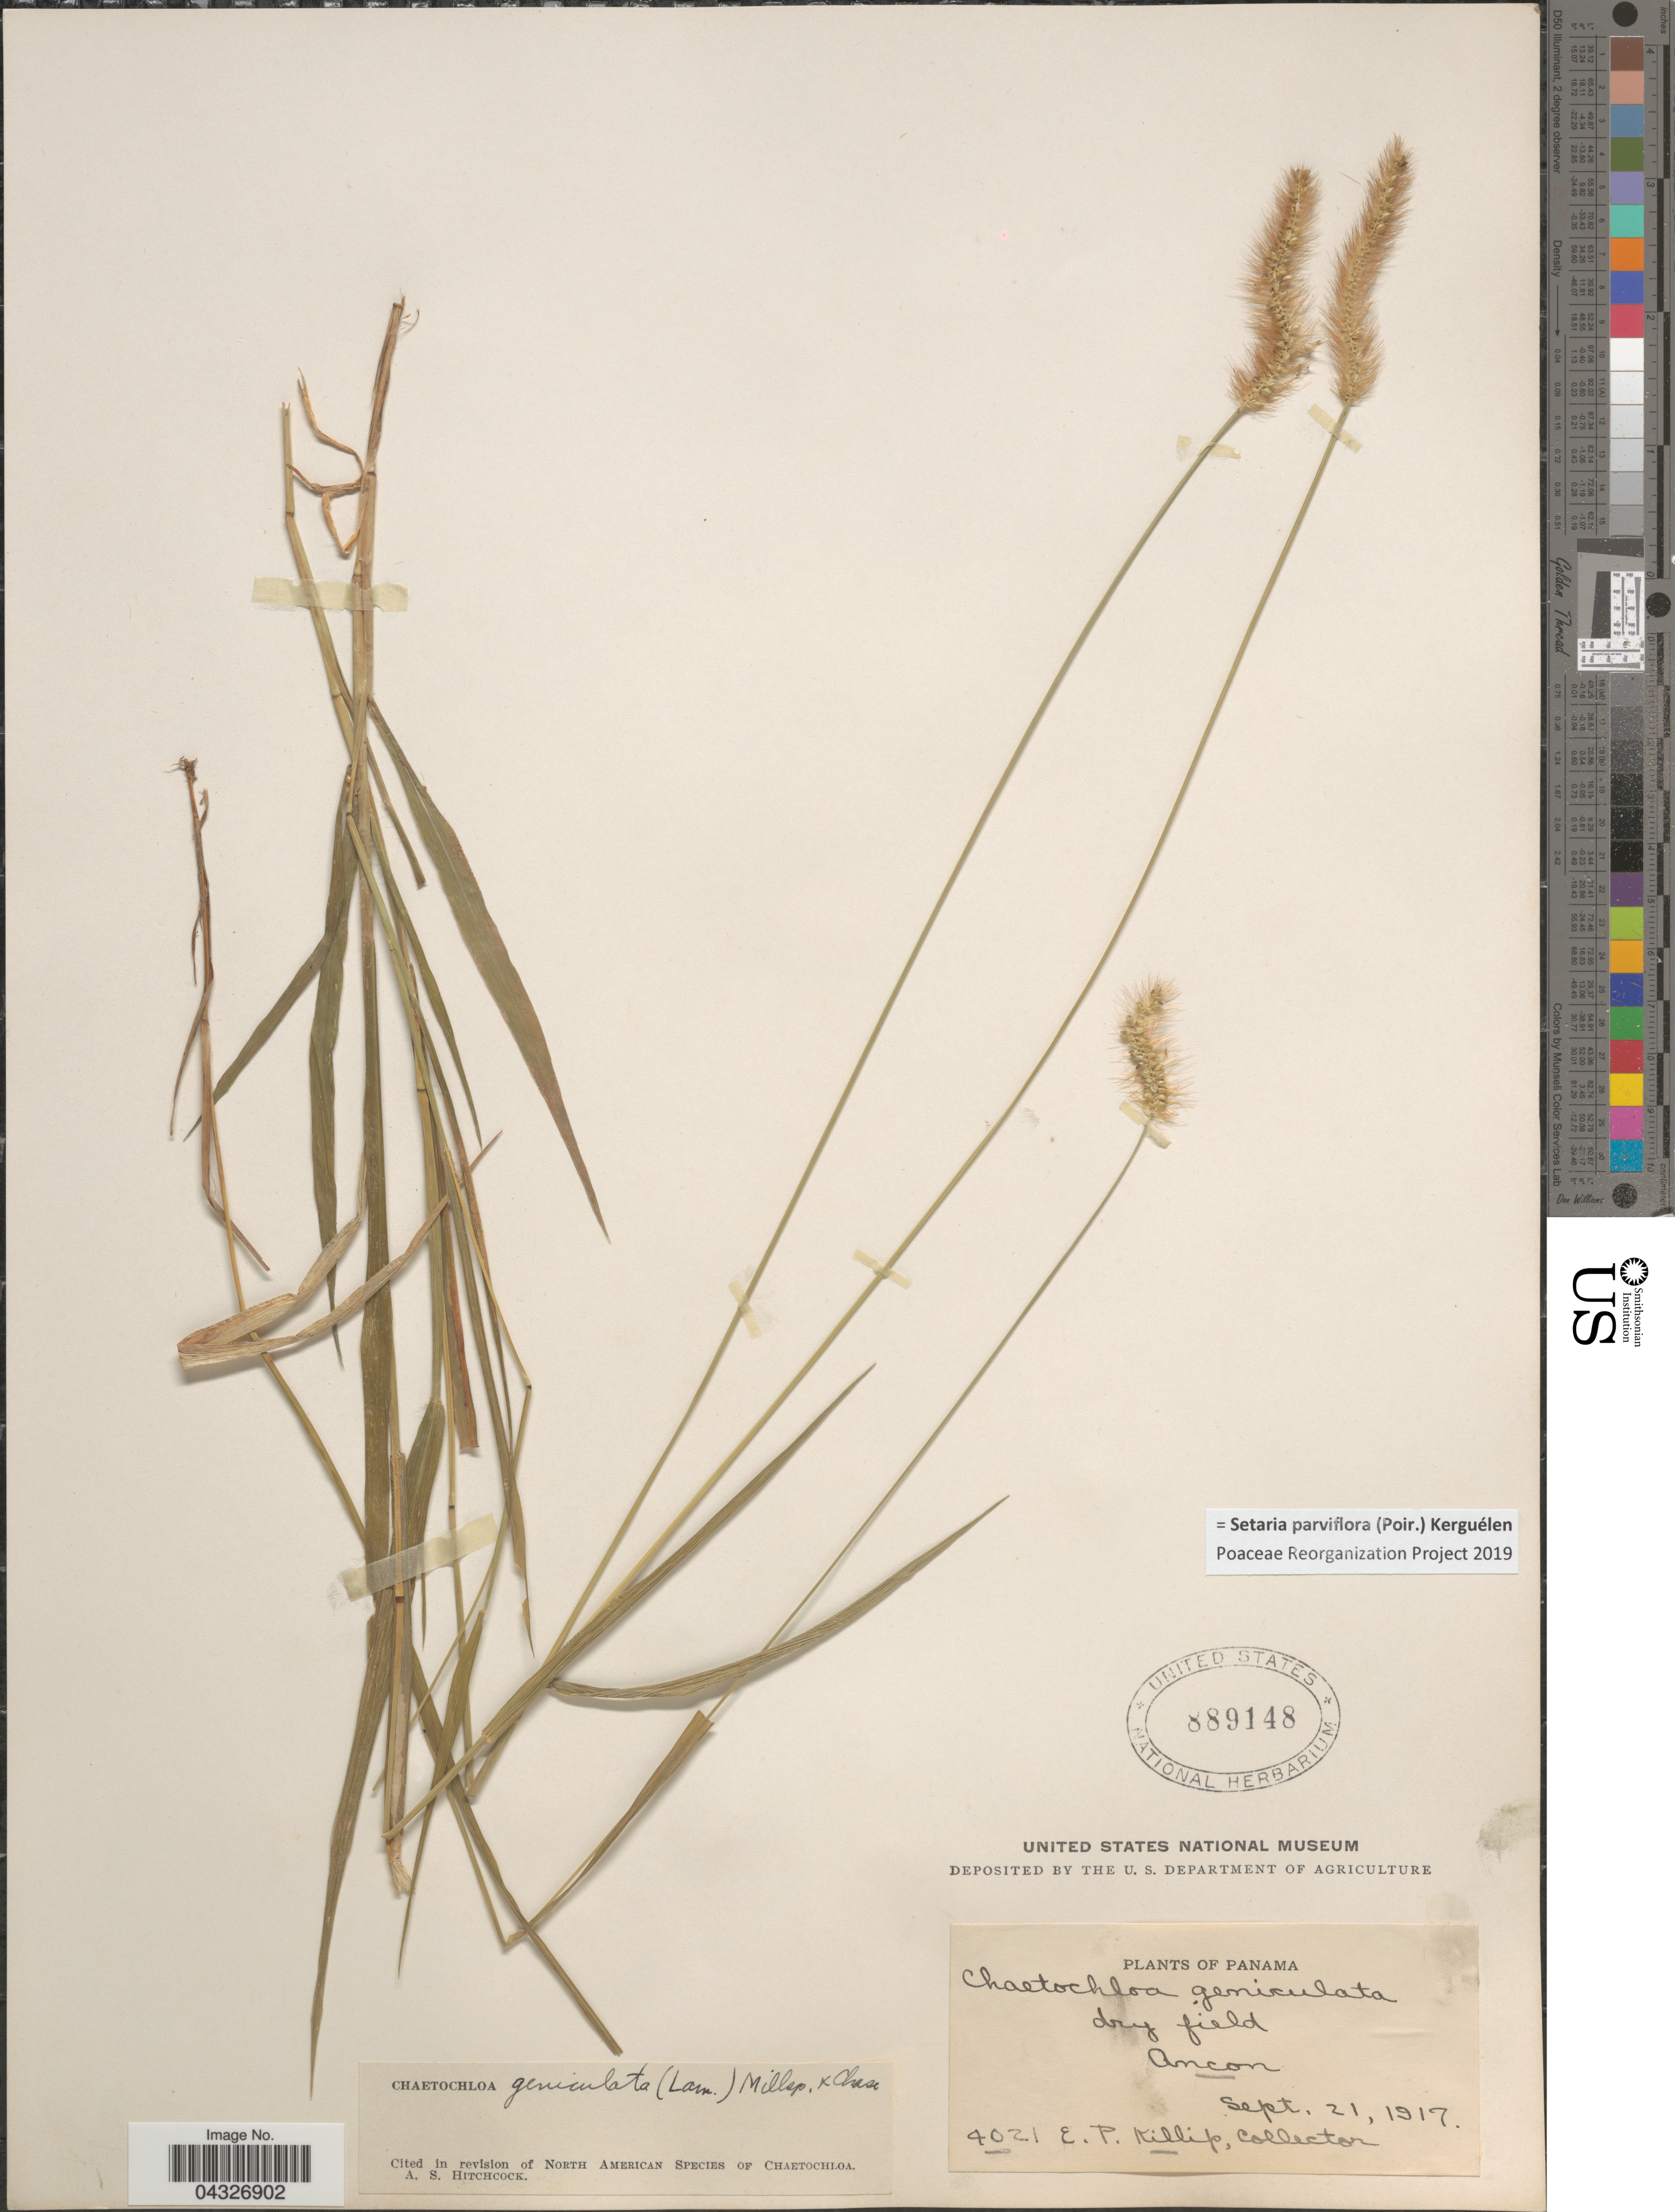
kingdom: Plantae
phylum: Tracheophyta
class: Liliopsida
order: Poales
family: Poaceae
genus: Setaria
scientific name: Setaria parviflora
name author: (Poir.) Kerguélen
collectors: E. P. Killip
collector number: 4021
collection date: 1917-09-21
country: Panama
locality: Dry field. Ancon.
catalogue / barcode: US 889148